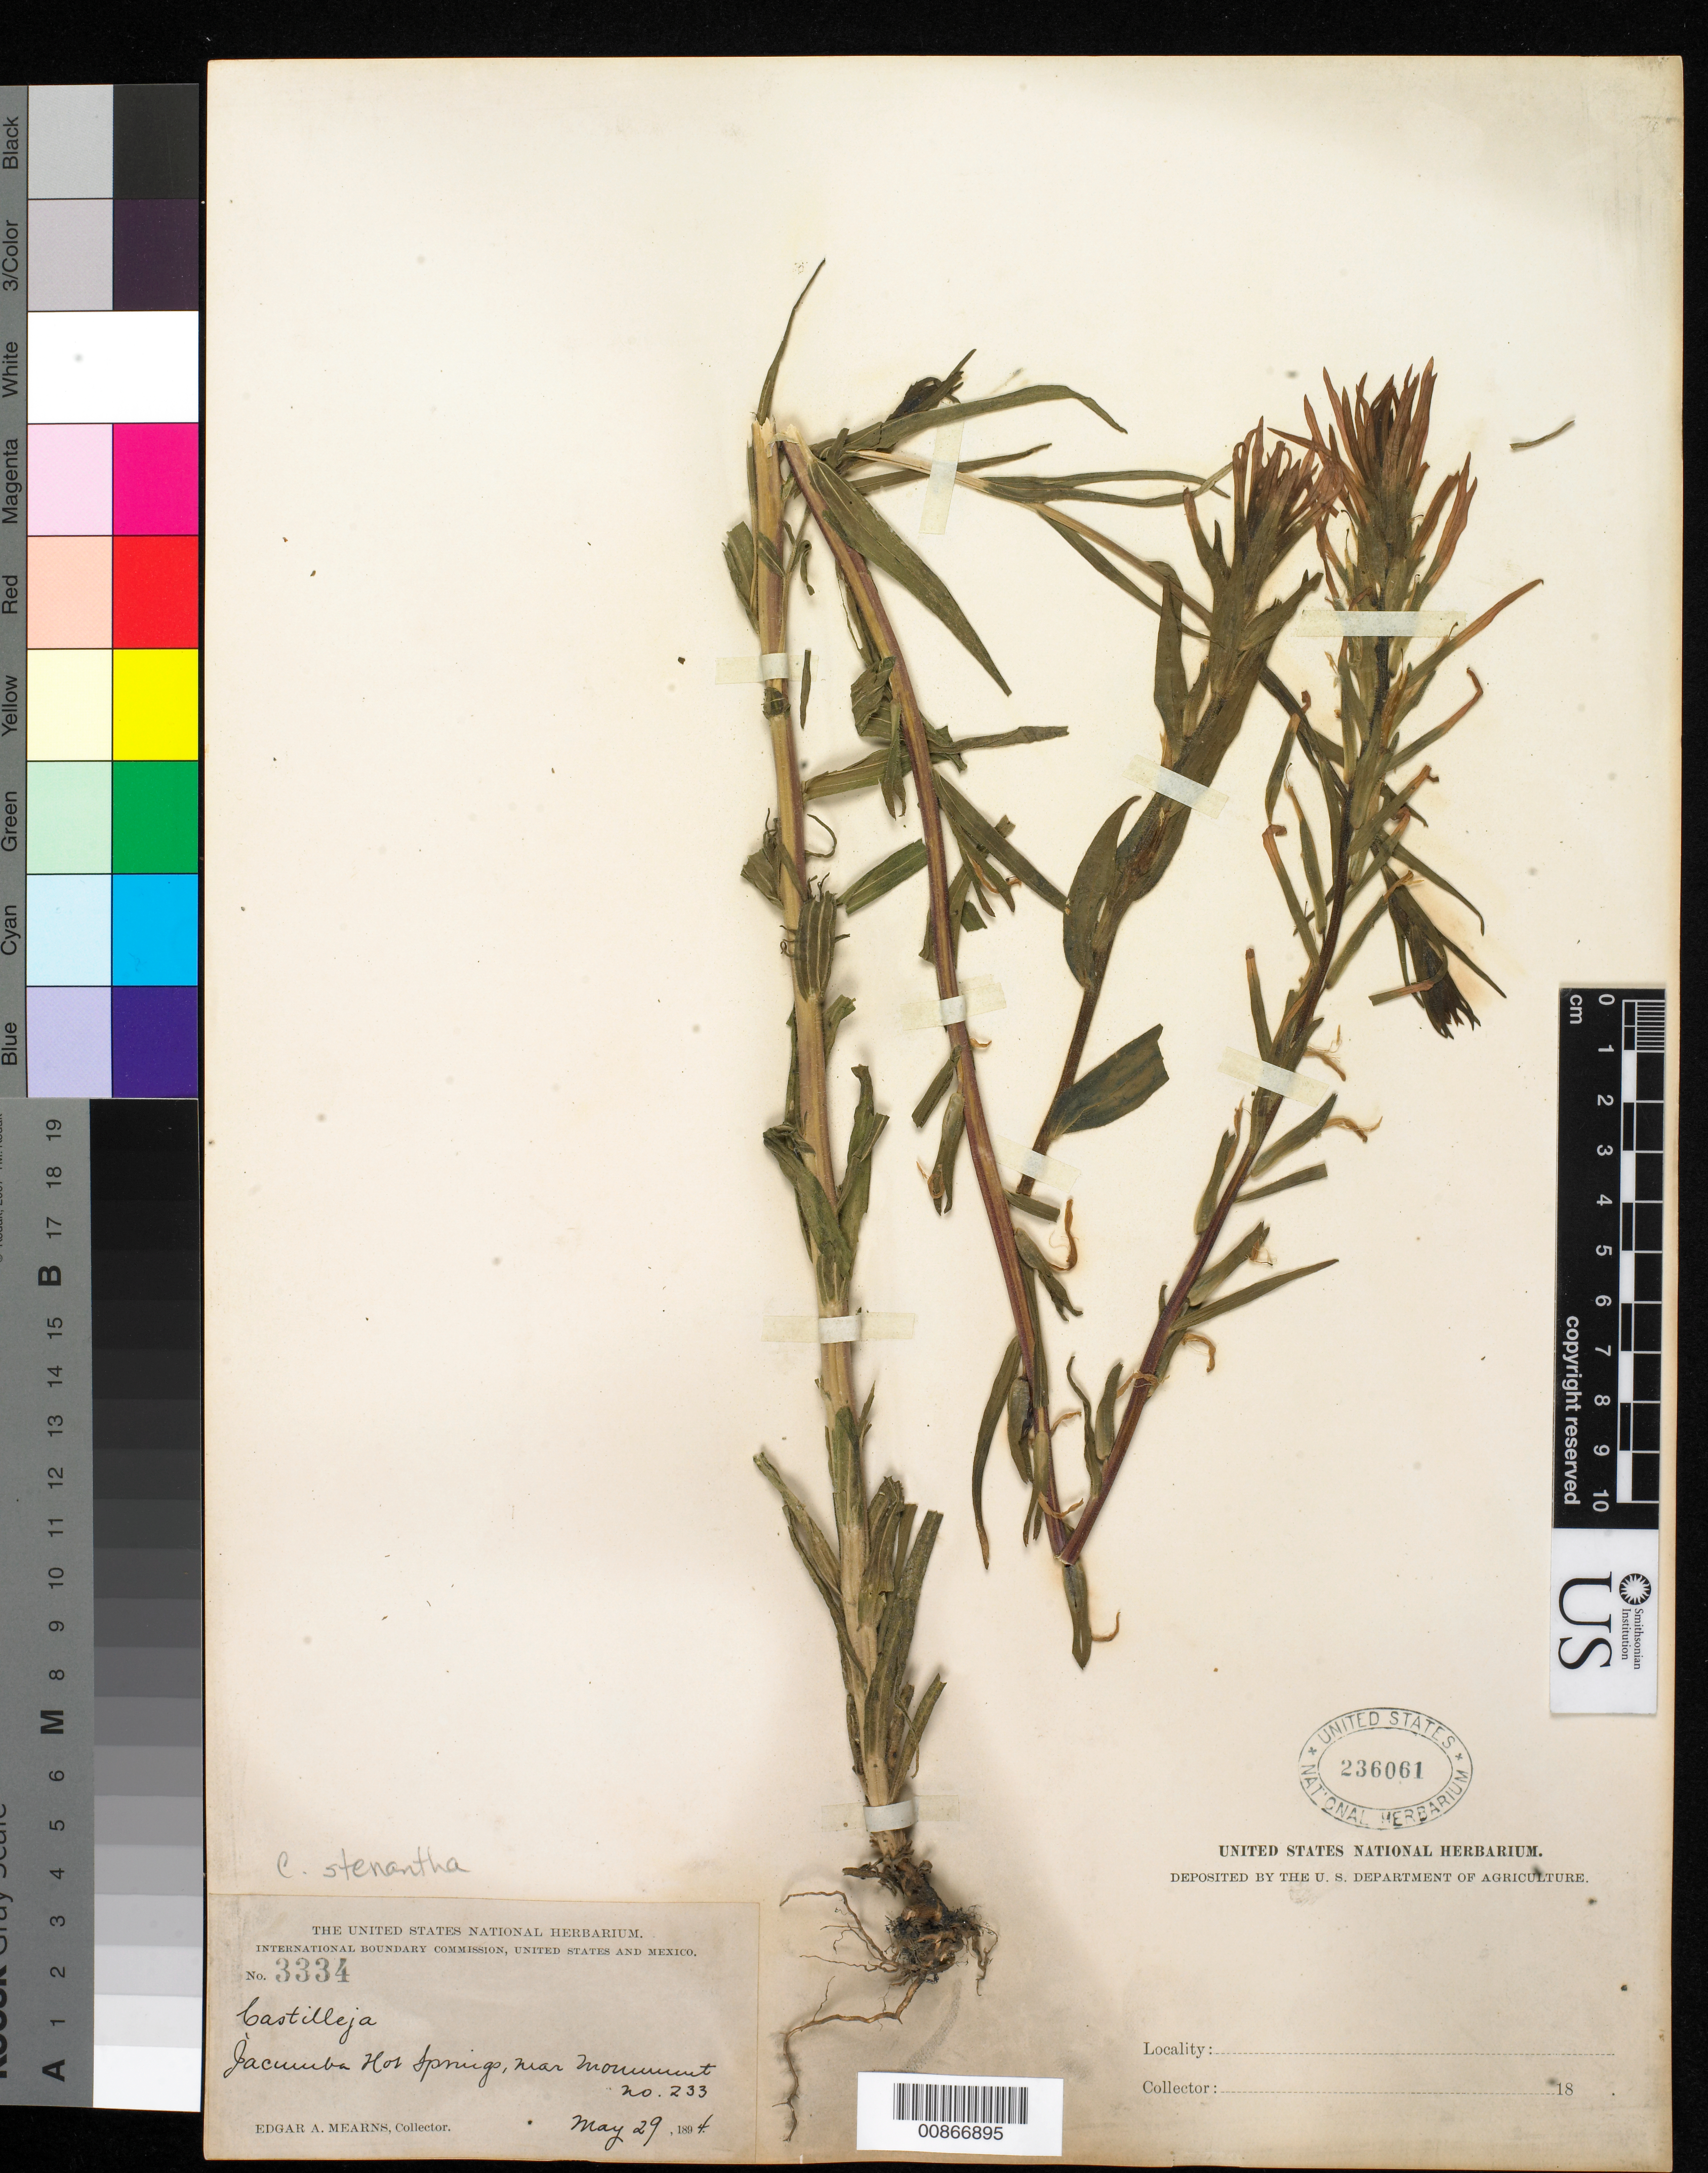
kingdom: Plantae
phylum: Tracheophyta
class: Magnoliopsida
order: Lamiales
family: Orobanchaceae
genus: Castilleja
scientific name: Castilleja stenantha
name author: A. Gray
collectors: E. A. Mearns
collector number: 3334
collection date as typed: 29 May 1894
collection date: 1894-05-29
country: United States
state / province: California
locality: Jacumba Hot Springs, near monument no. 233.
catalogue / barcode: US 236061